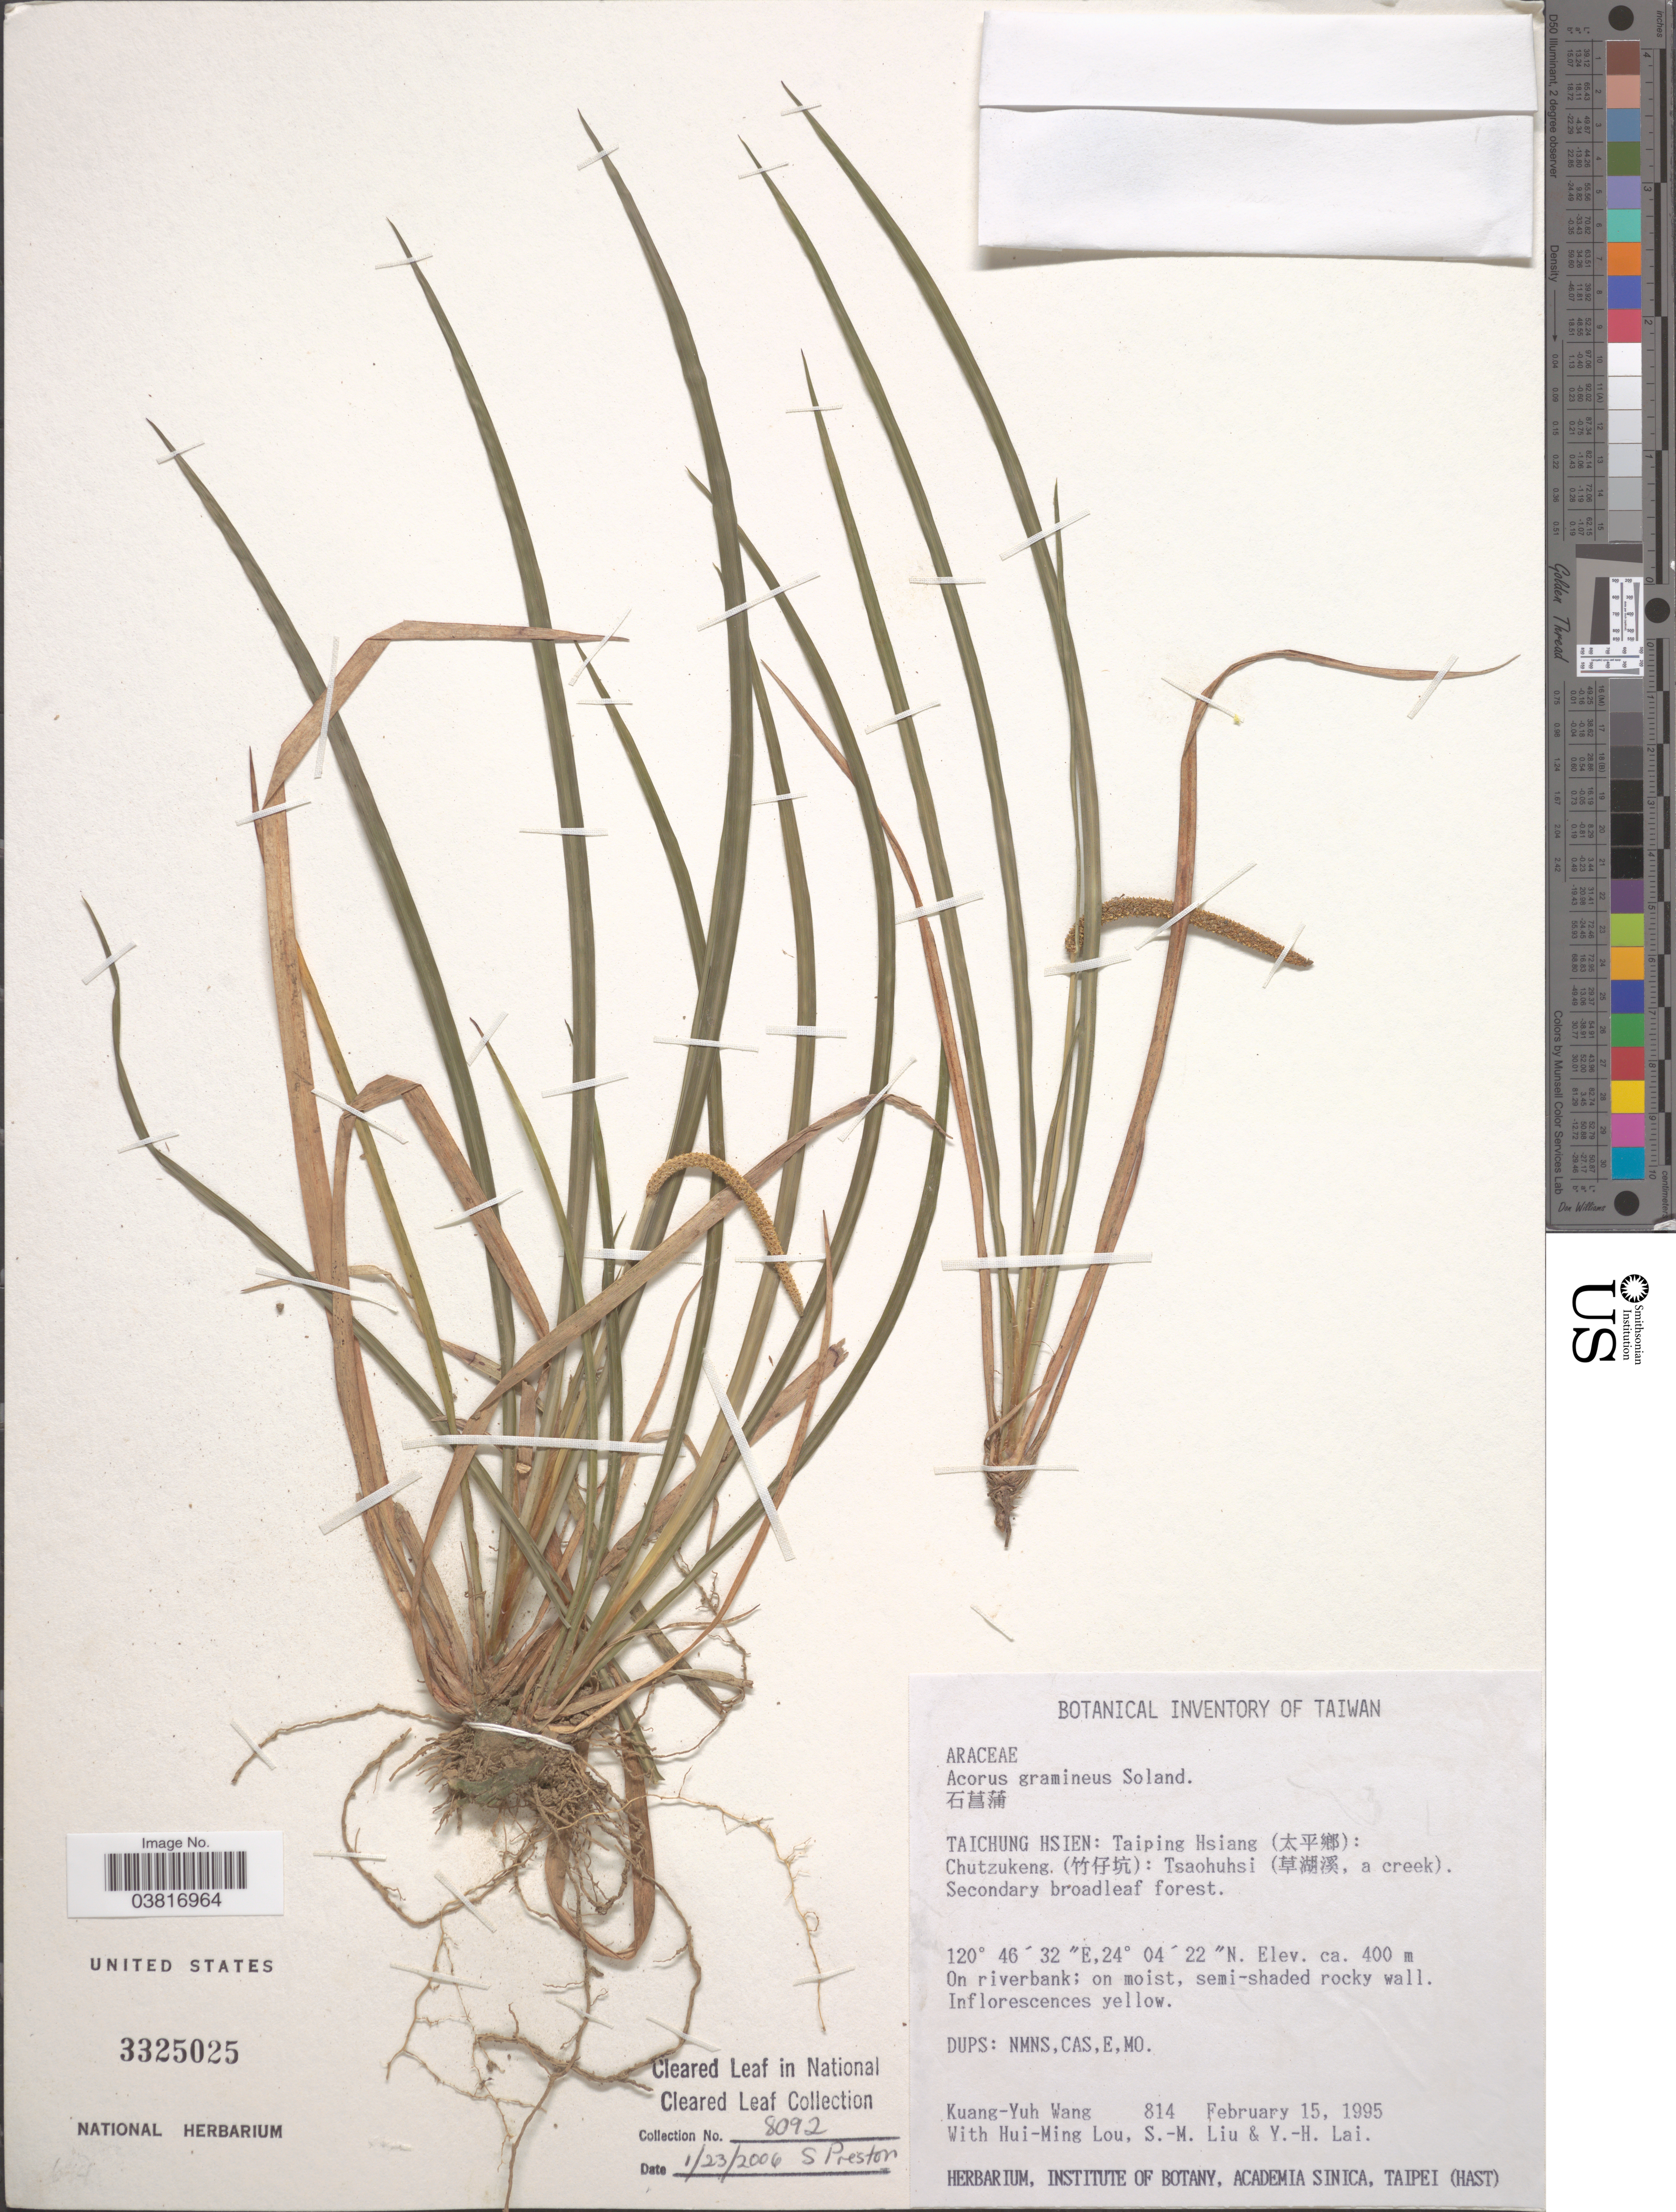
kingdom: Plantae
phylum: Tracheophyta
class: Liliopsida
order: Acorales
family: Acoraceae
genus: Acorus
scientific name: Acorus gramineus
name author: Sol. ex Aiton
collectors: K. Wang, H. Lou, S. J. Liu & Y. Lai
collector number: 814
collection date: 1995-02-15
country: Taiwan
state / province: Taichung City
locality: Taichung Hsien: Taiping Hsiang (X): Chutzukeng. (X): Tsaohuhsi (X, a creek).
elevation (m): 400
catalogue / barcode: US 3325025